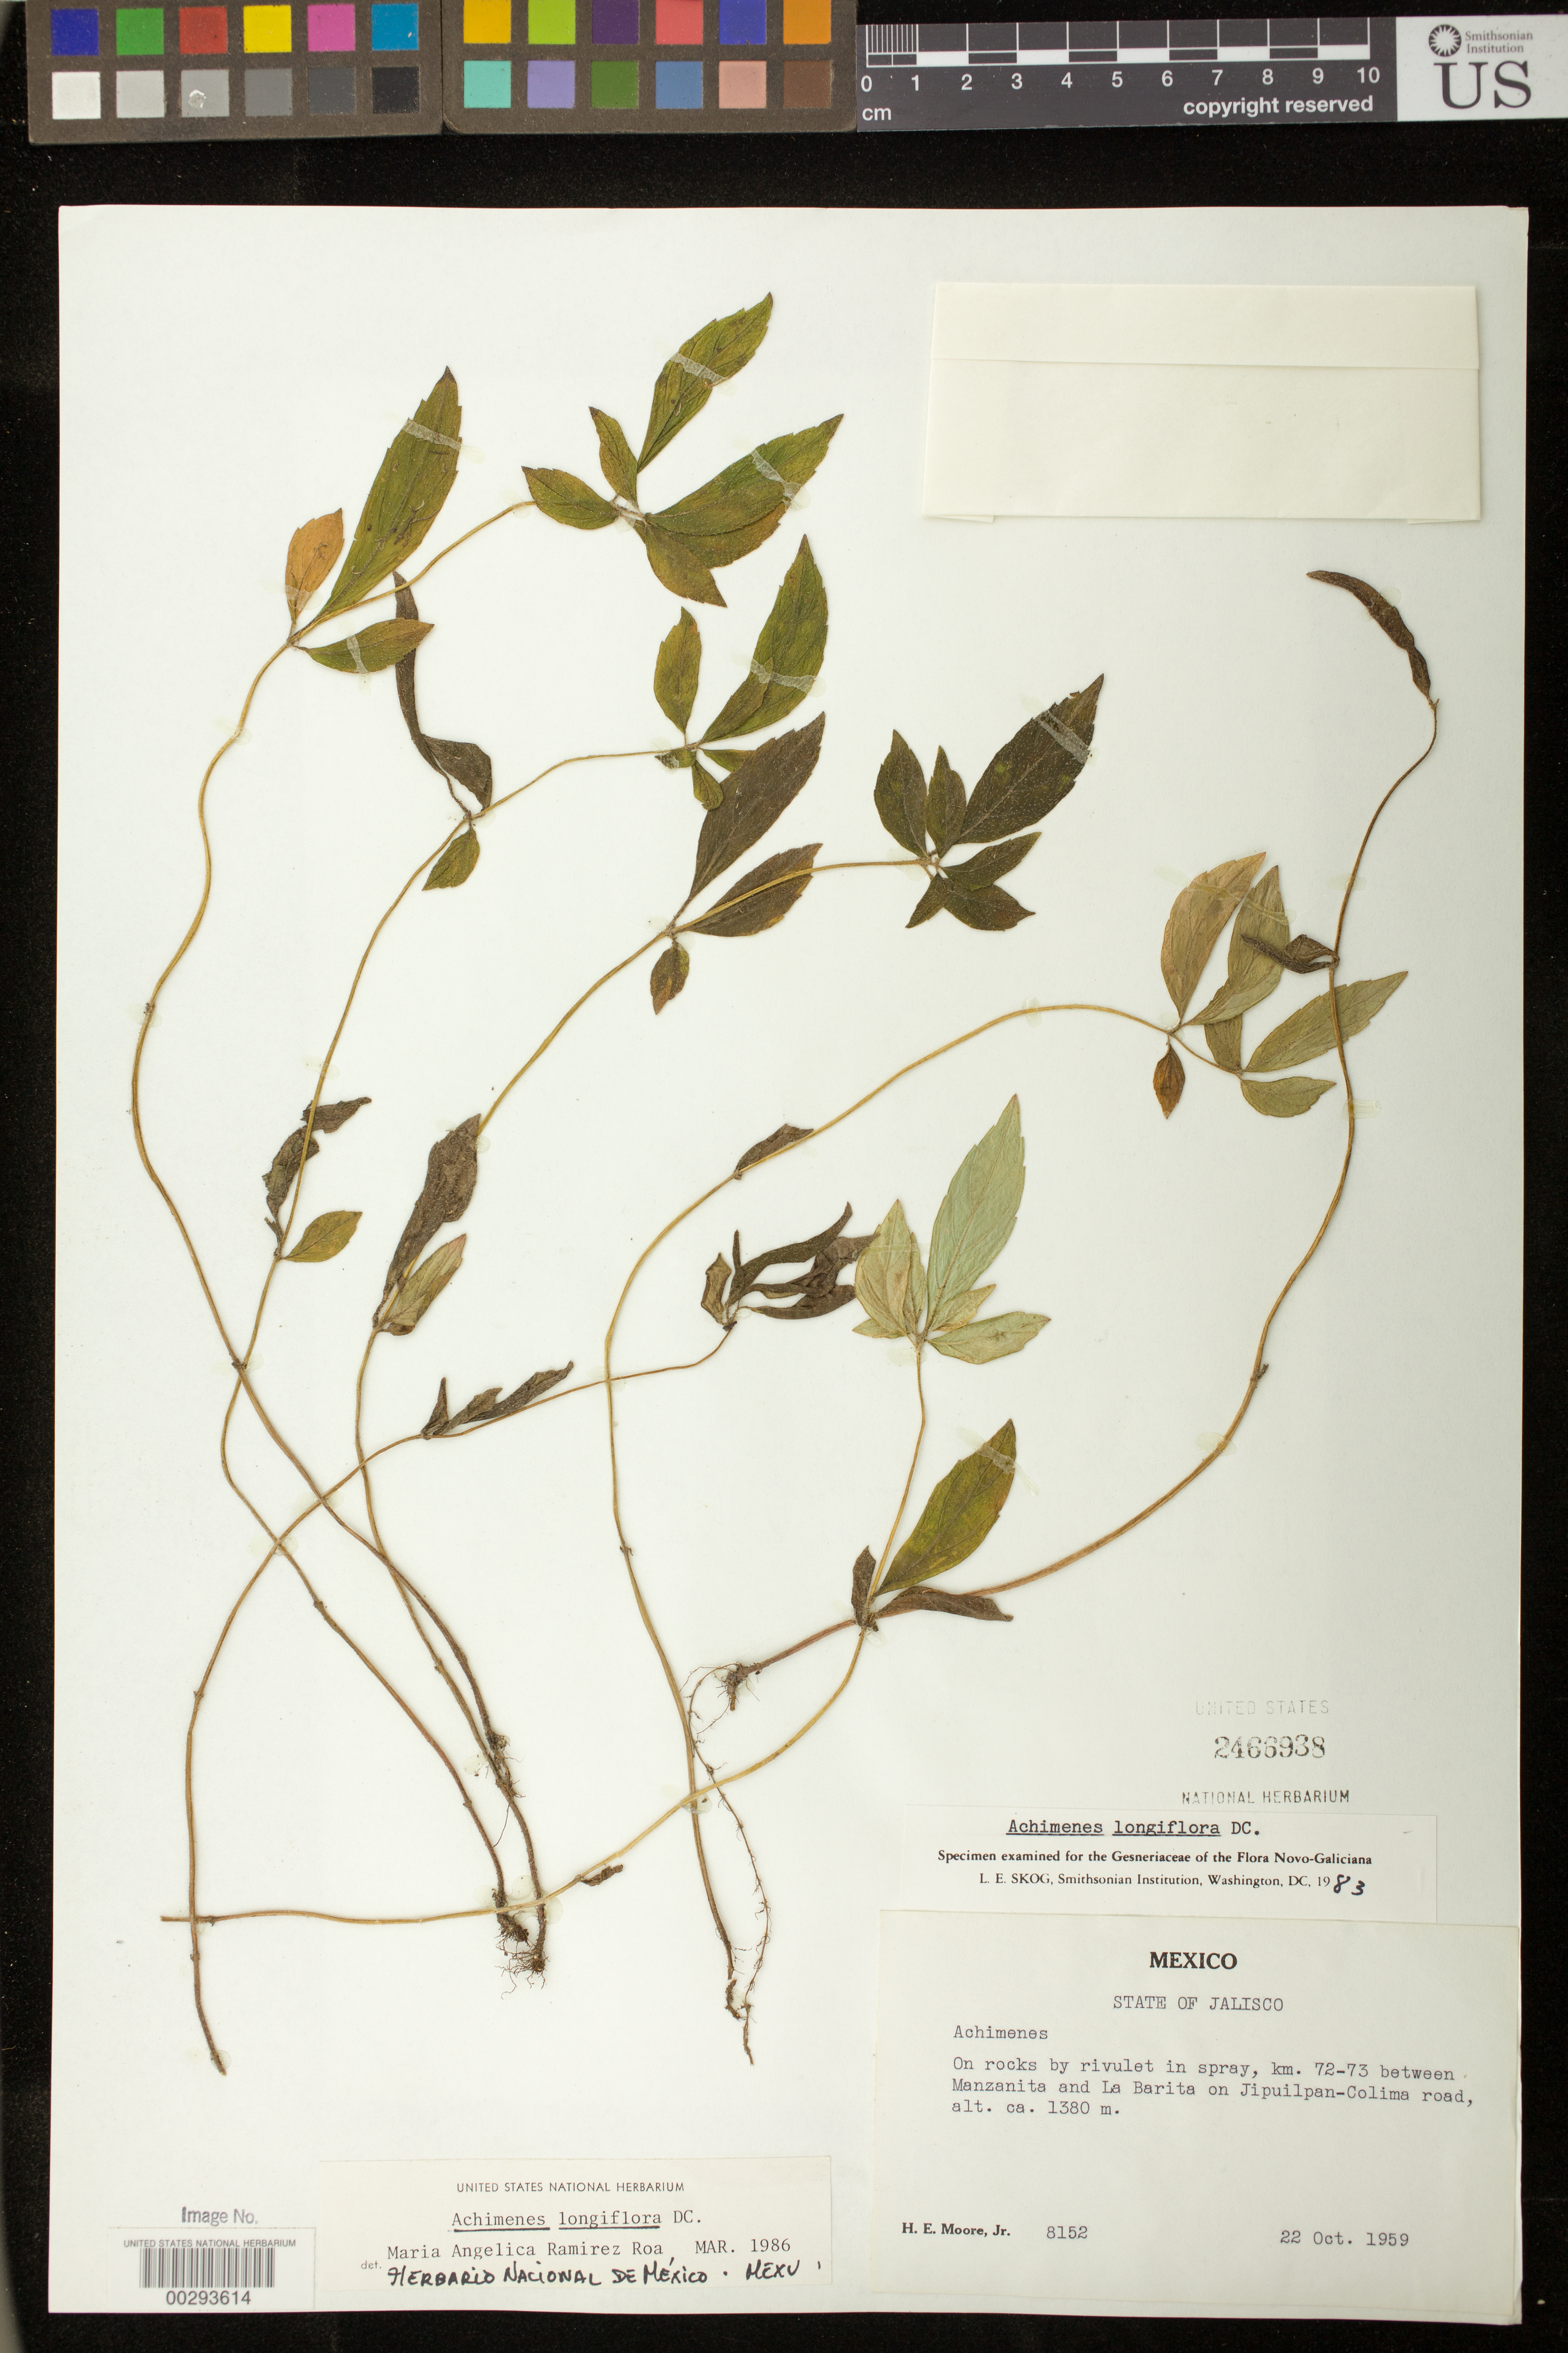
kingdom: Plantae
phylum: Tracheophyta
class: Magnoliopsida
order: Lamiales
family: Gesneriaceae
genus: Achimenes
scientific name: Achimenes longiflora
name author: DC.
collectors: H. E. Moore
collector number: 8152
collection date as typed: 22 Oct 1959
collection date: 1959-10-22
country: Mexico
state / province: Jalisco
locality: Km 72-73 between Manzanita and La Barita on Jipuilpan - Colima road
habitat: On rocks by rivulet in spray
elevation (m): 1380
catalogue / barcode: US 2466938